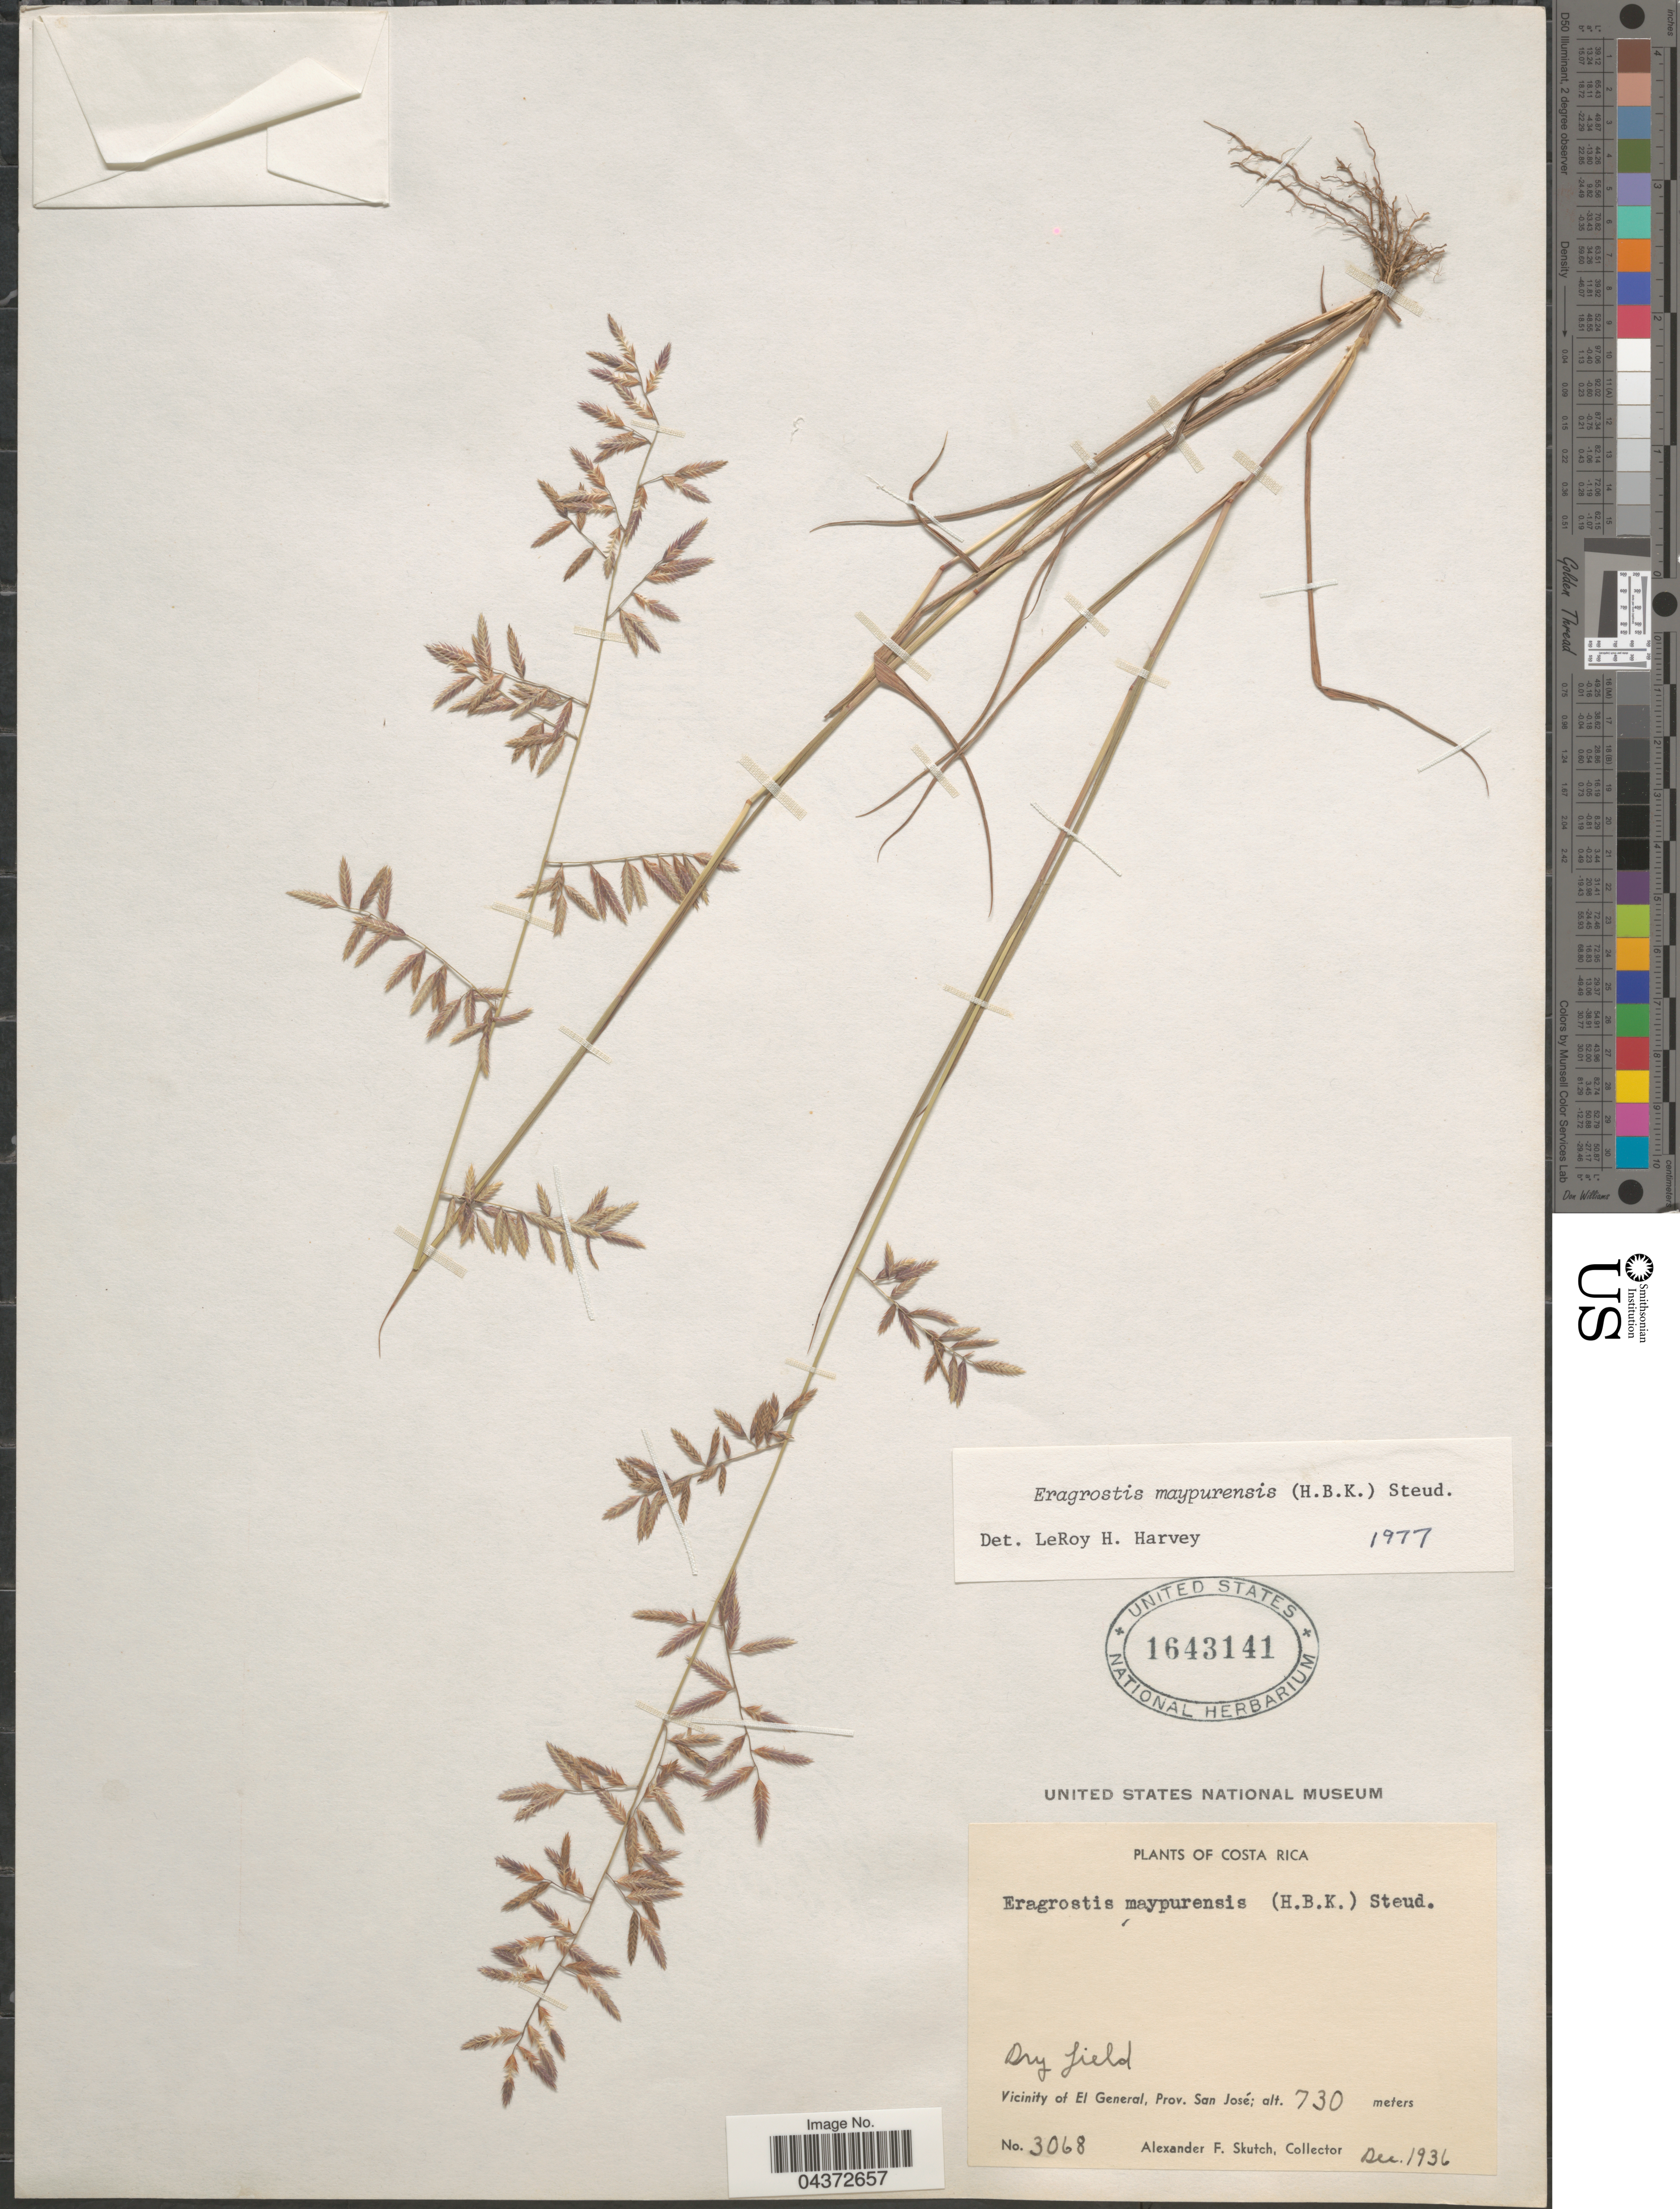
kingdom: Plantae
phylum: Tracheophyta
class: Liliopsida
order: Poales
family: Poaceae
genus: Eragrostis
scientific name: Eragrostis maypurensis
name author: (Kunth) Steud.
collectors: A. F. Skutch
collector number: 3068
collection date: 1936-12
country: Costa Rica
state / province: San José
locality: Dry field. Vicinity of El General.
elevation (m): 730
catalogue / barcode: US 1643141